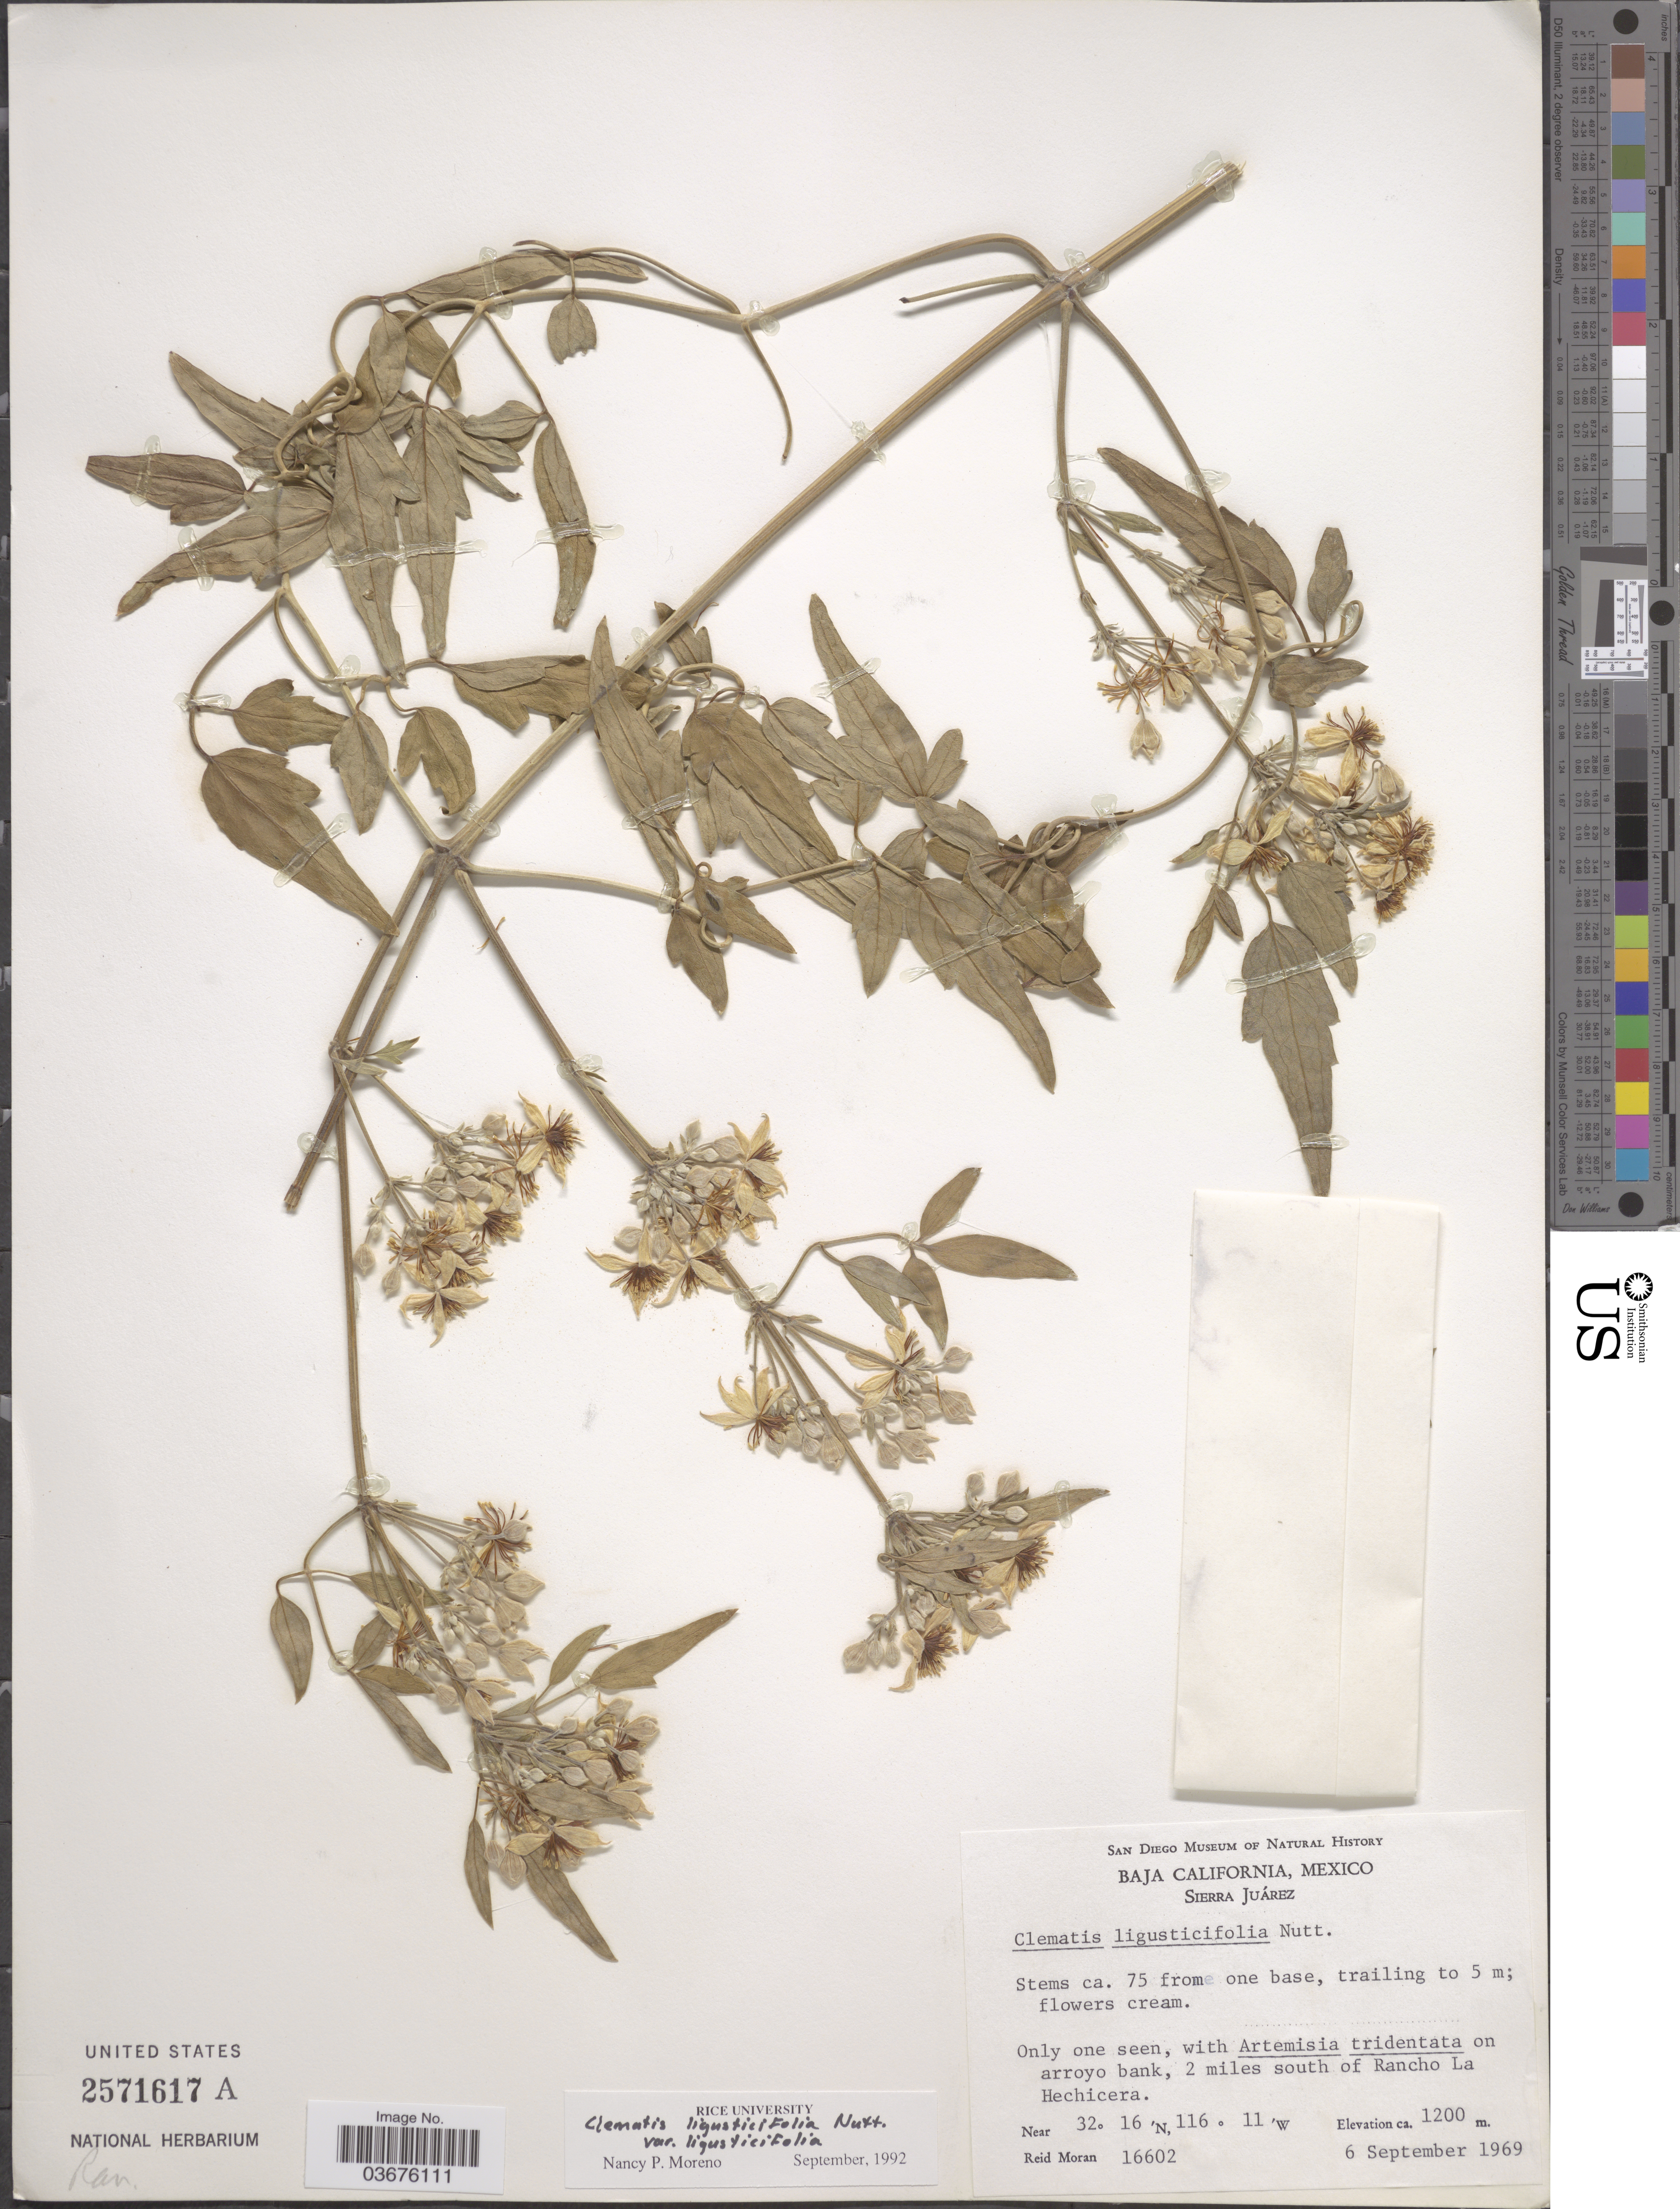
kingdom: Plantae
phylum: Tracheophyta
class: Magnoliopsida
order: Ranunculales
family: Ranunculaceae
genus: Clematis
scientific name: Clematis ligusticifolia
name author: Nutt.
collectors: R. Moran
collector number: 16602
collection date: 1969-09-06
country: Mexico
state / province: Baja California Norte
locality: Sierra Juárez. 2 miles south of Rancho La Hechicera.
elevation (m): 1200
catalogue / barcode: US 2571617A